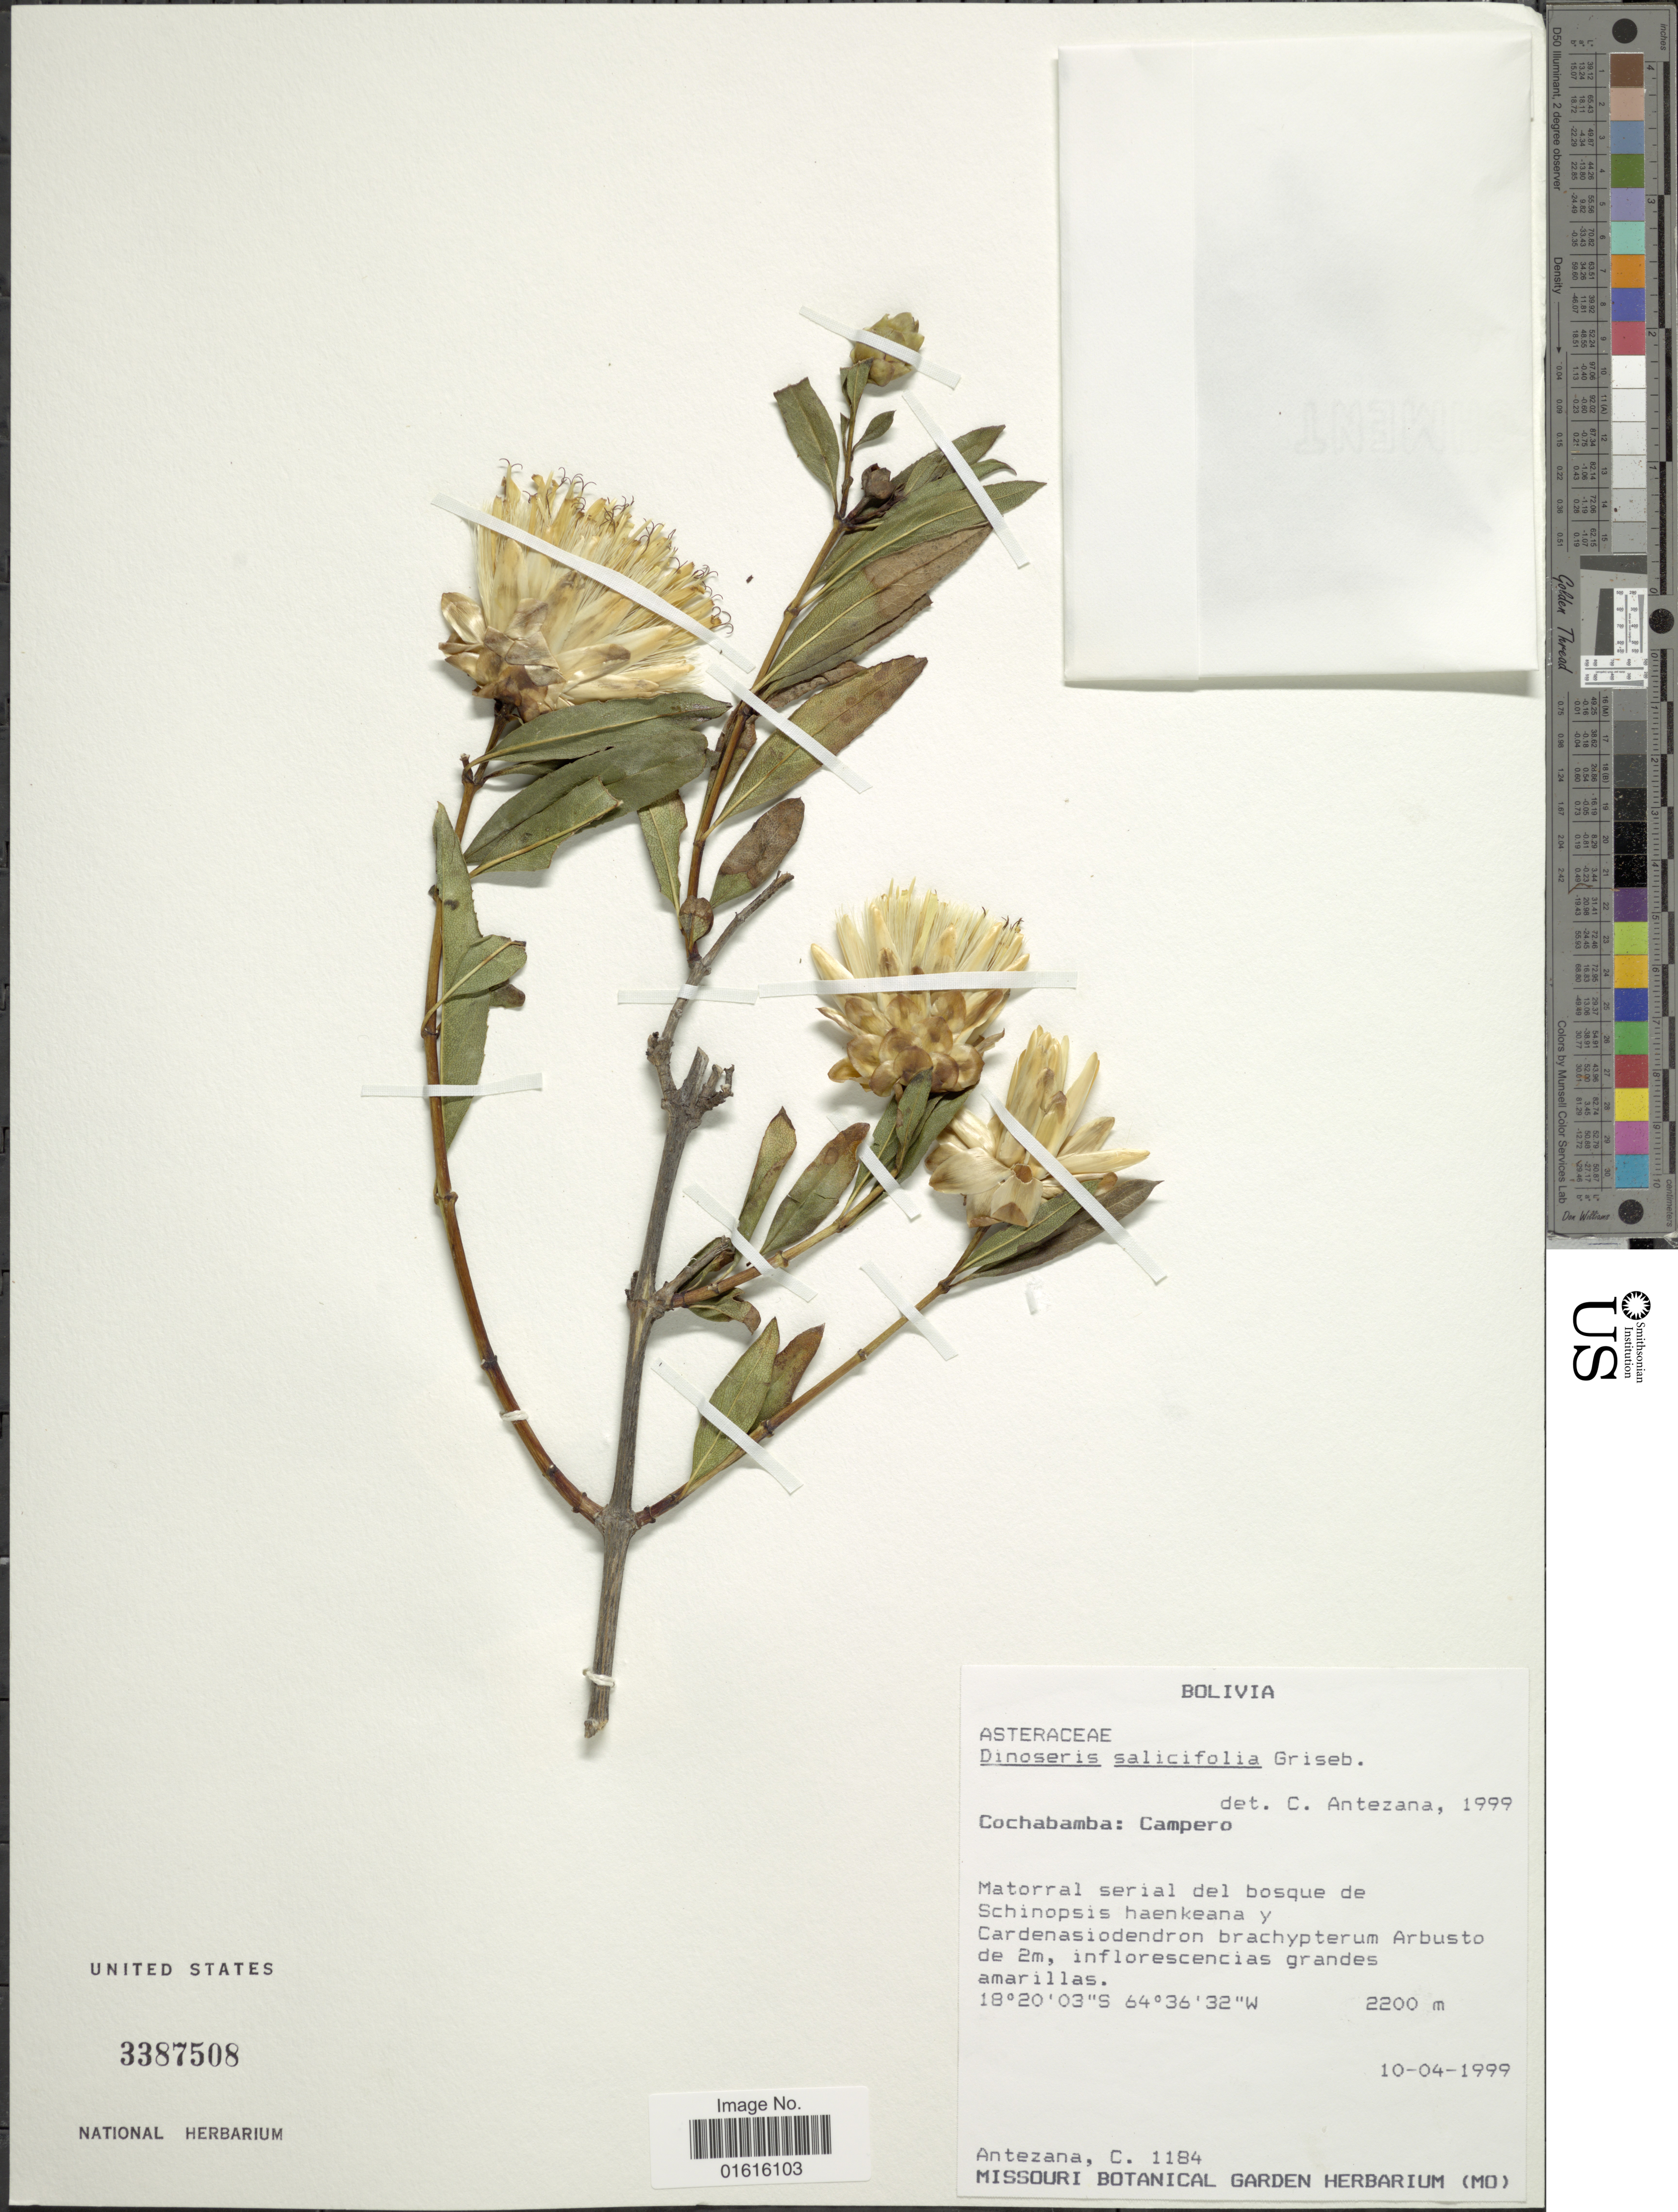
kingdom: Plantae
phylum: Tracheophyta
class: Magnoliopsida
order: Asterales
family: Asteraceae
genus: Dinoseris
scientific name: Dinoseris salicifolia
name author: Griseb.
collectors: C. Antezana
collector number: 1184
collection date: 1999-04-10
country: Bolivia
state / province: Cochabamba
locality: Campero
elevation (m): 2200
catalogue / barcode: US 3387508